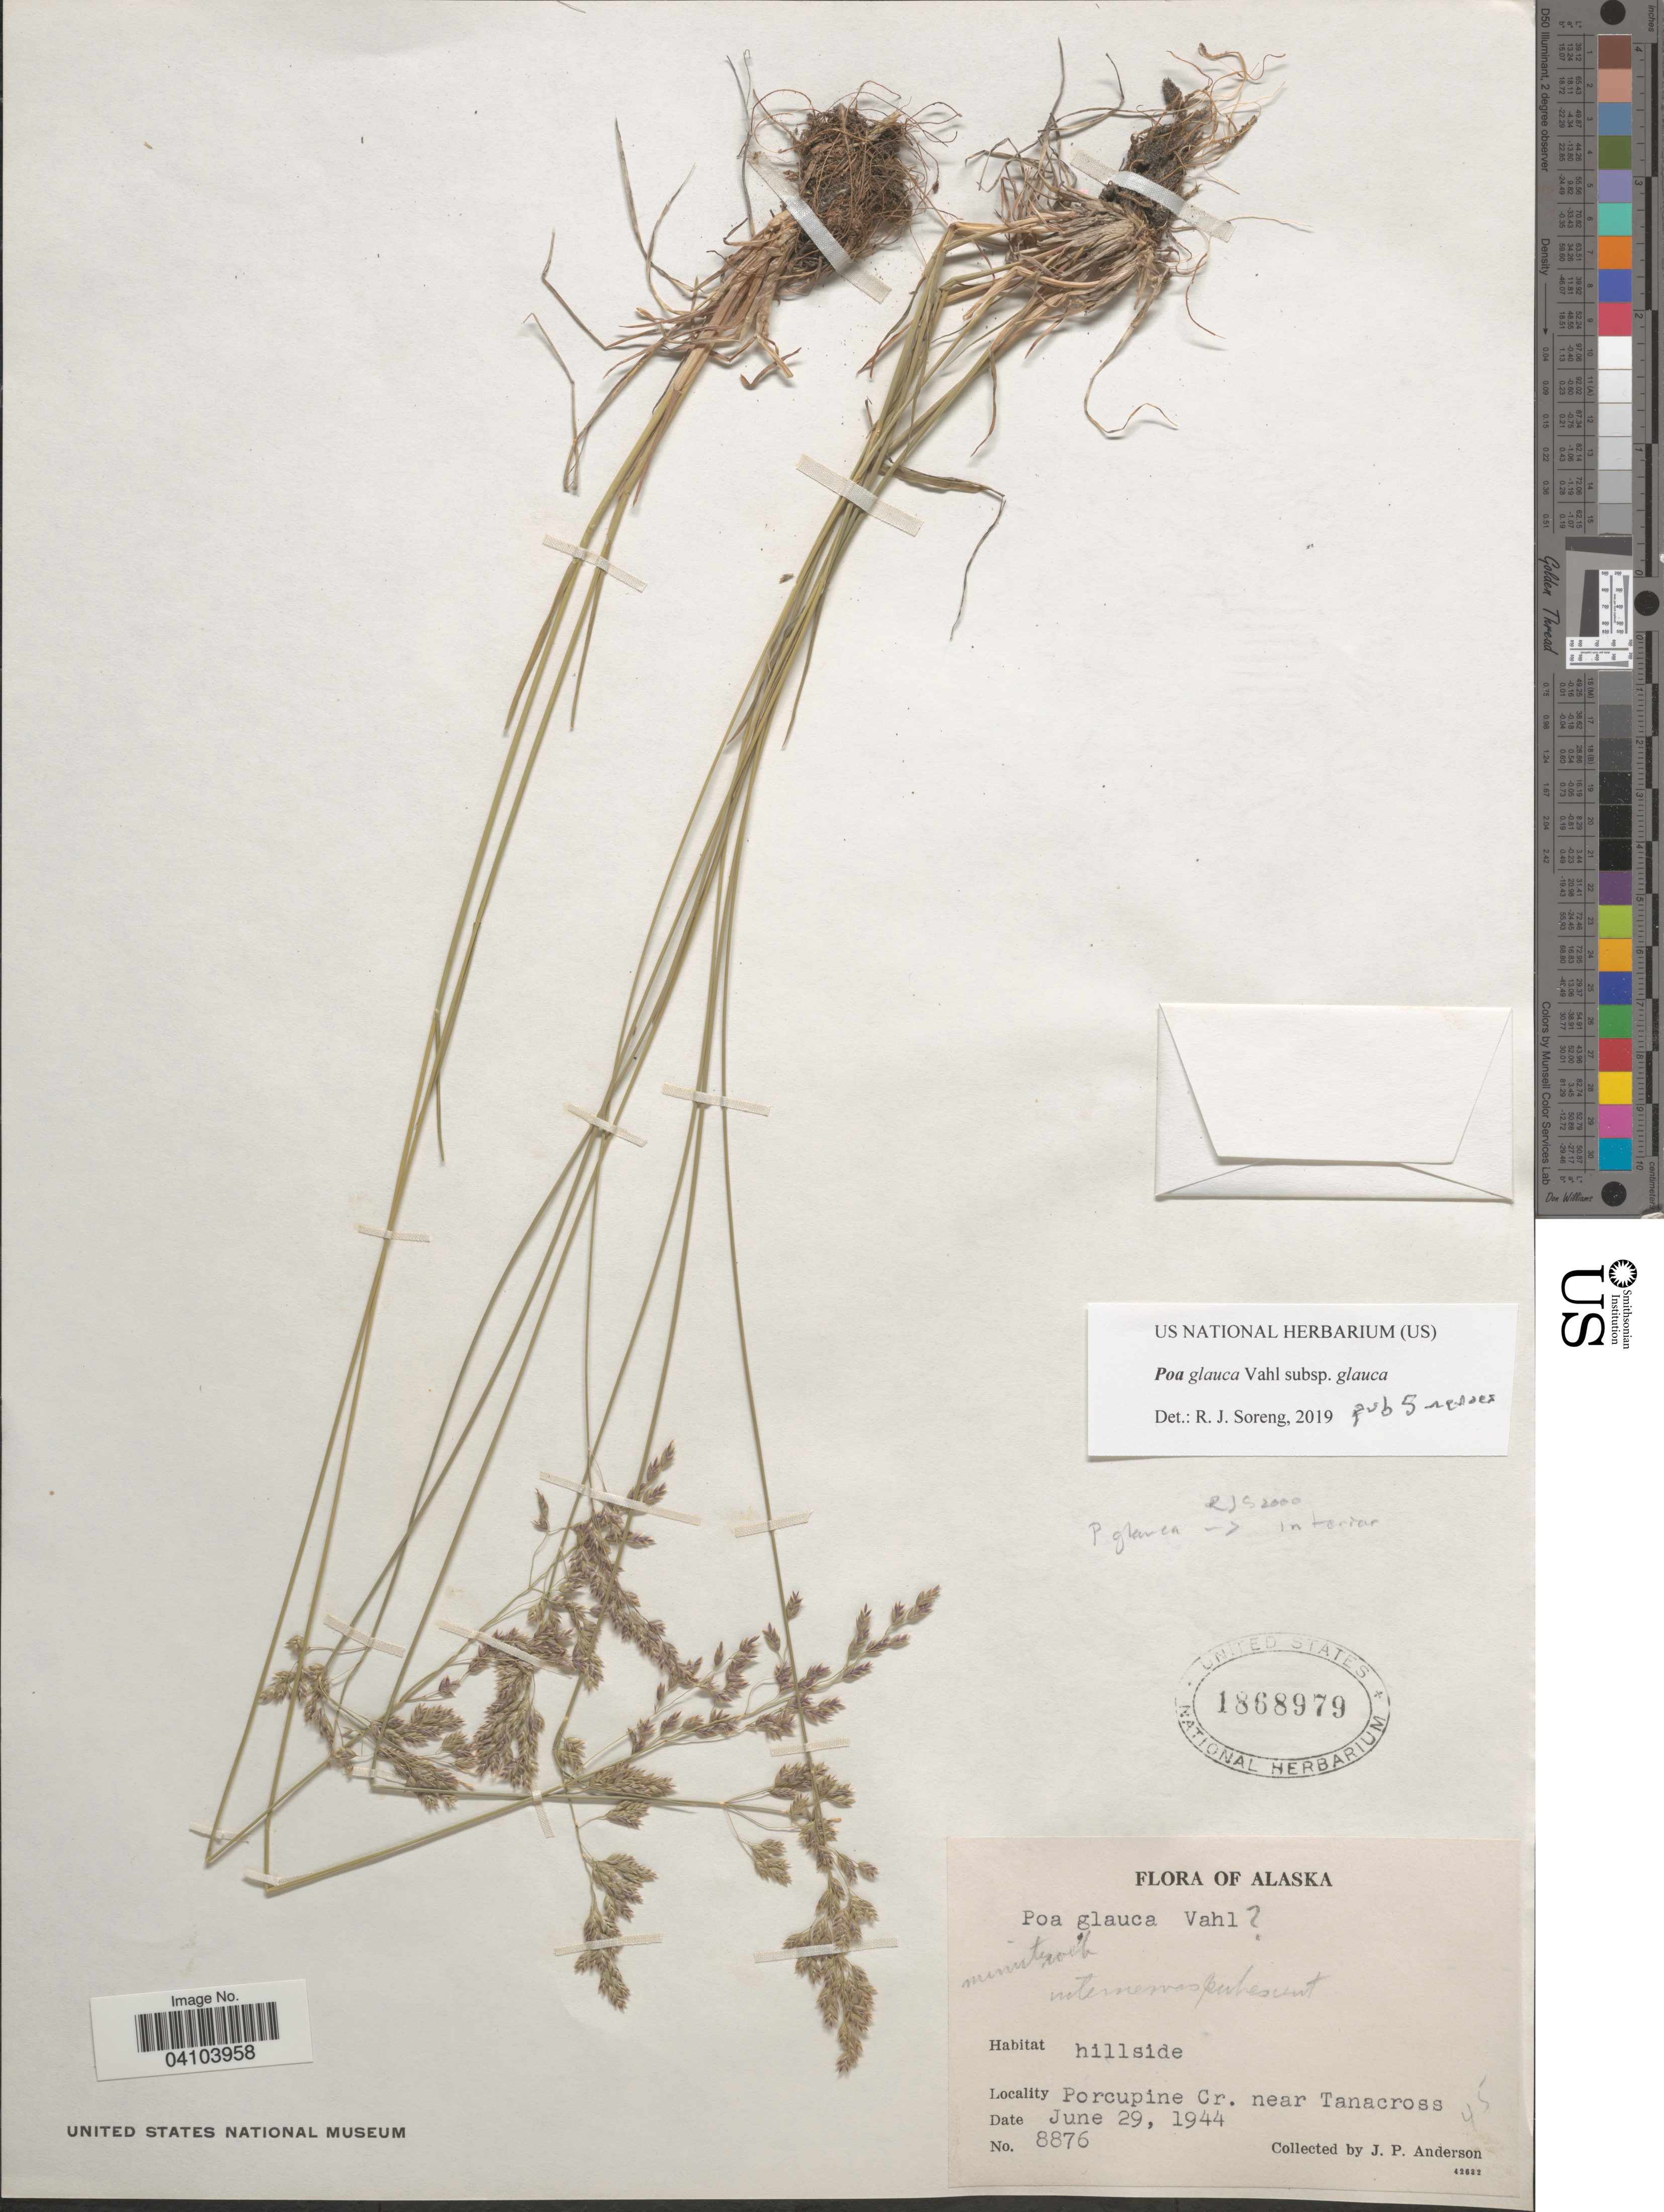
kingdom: Plantae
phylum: Tracheophyta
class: Liliopsida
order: Poales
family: Poaceae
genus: Poa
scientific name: Poa glauca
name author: Vahl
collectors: J. P. Anderson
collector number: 8876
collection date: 1944-06-29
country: United States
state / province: Alaska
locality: Hillside. Porcupine Cr. near Tanacross.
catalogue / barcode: US 1868979